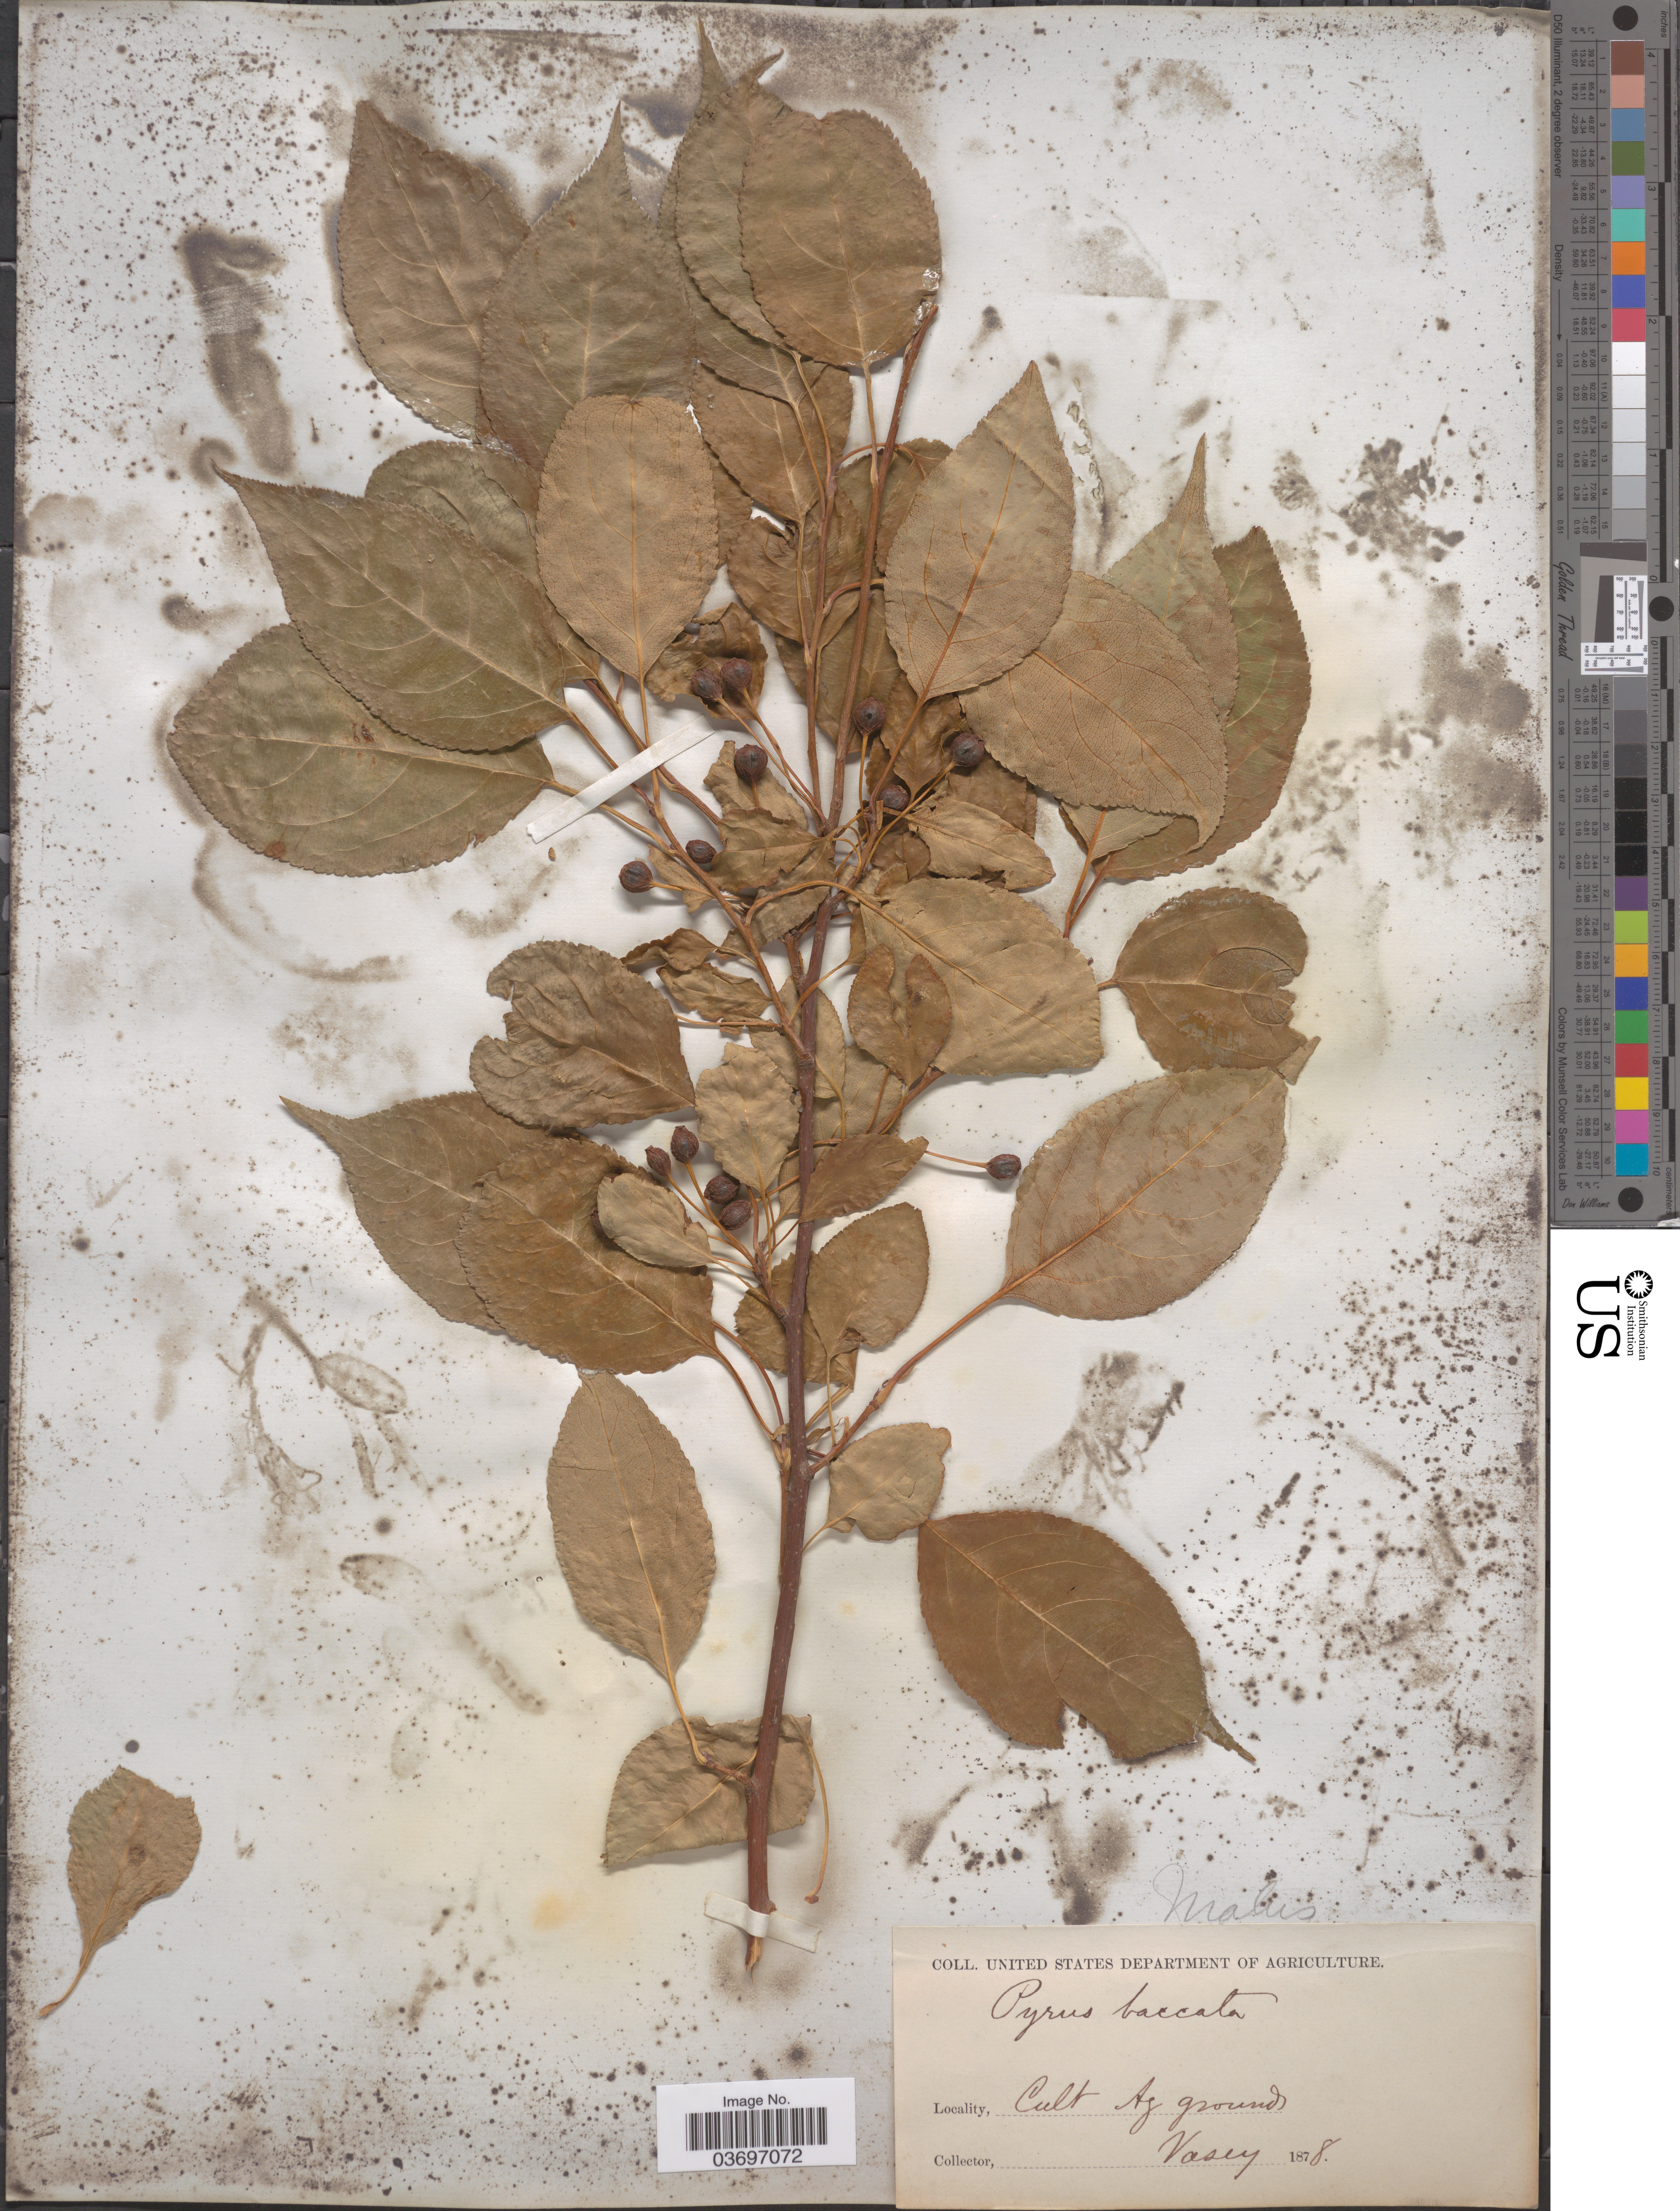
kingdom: Plantae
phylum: Tracheophyta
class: Magnoliopsida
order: Rosales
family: Rosaceae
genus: Malus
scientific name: Malus baccata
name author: (L.) Borkh.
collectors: Vasey, --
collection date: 1878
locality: Ag grounds.